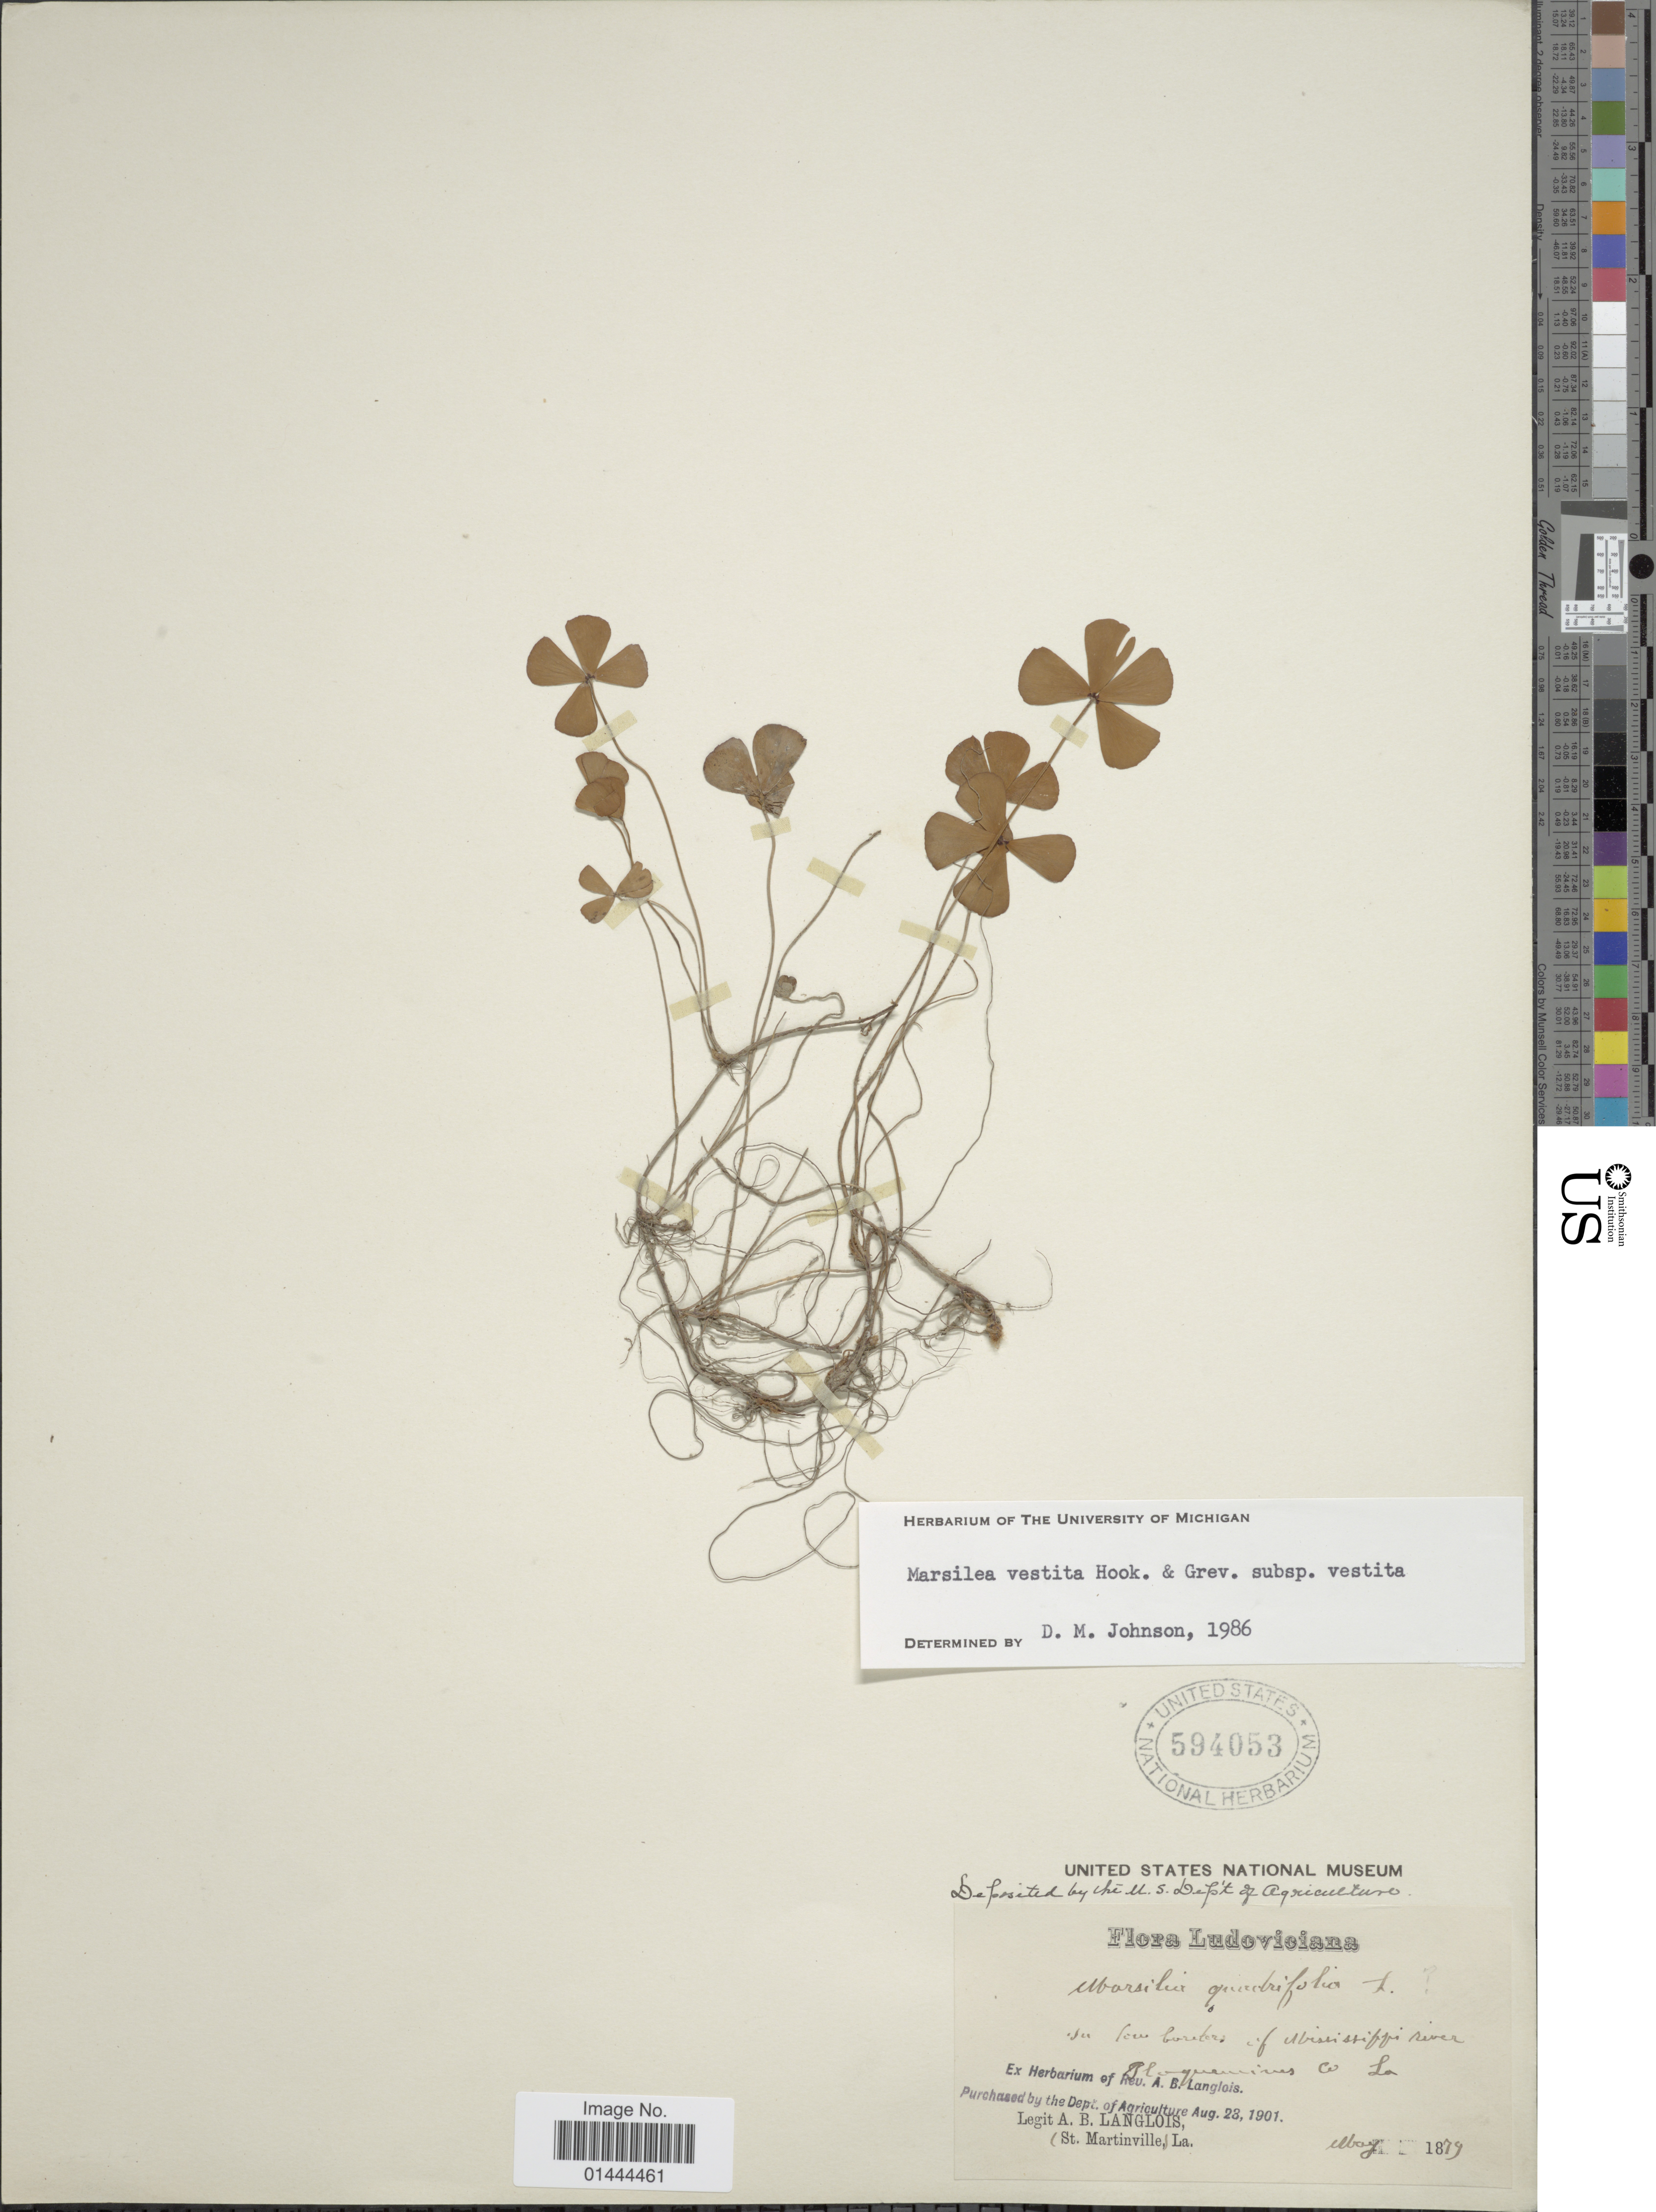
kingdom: Plantae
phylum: Tracheophyta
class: Polypodiopsida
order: Salviniales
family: Marsileaceae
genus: Marsilea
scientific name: Marsilea vestita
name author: Hook. & Grev.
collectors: A. Langlois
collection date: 1879-05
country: United States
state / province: Louisiana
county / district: Plaquemines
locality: From borders in Mississippi river, Plaquemines Co.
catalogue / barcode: US 594053